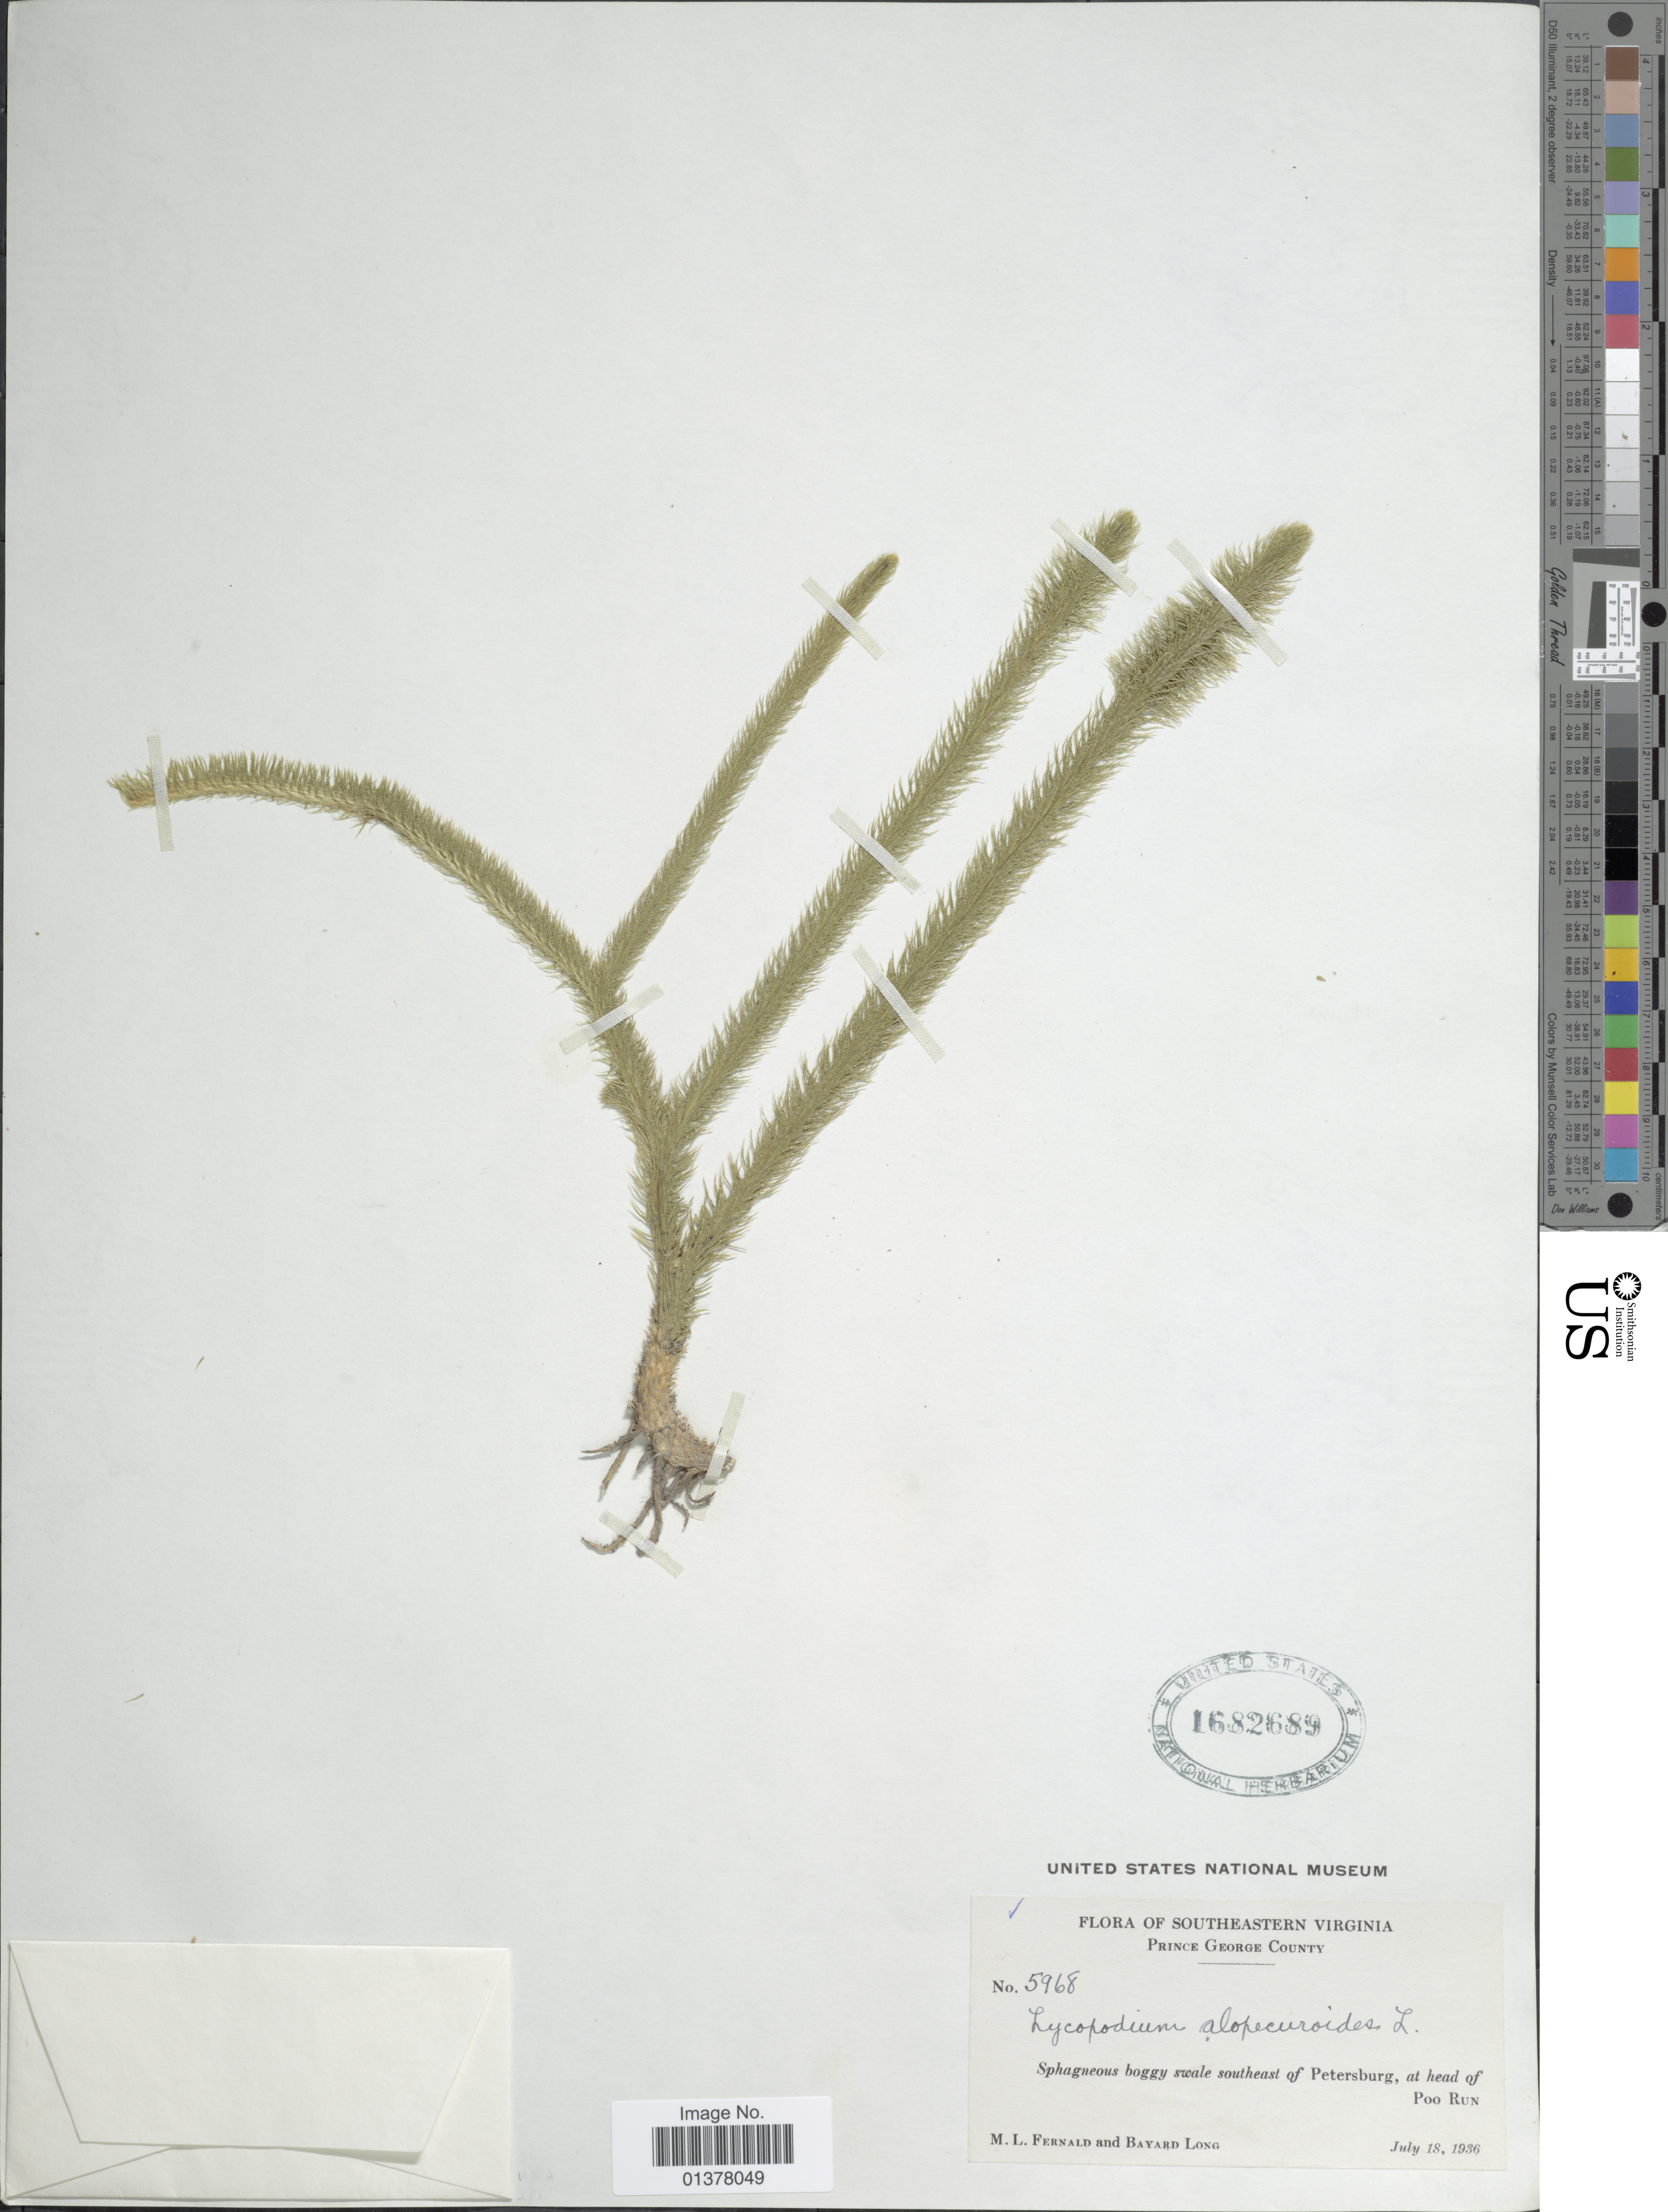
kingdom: Plantae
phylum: Tracheophyta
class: Lycopodiopsida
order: Lycopodiales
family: Lycopodiaceae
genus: Lycopodiella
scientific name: Lycopodiella alopecuroides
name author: (L.) Cranfill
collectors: M. L. Fernald & B. H. Long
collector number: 5968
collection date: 1936-07-18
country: United States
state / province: Virginia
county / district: Prince George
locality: Southeastern Virginia, Prince George County, Sphagneous boggy scale southeast of Petersburg, at head of Poo Run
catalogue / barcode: US 1682689